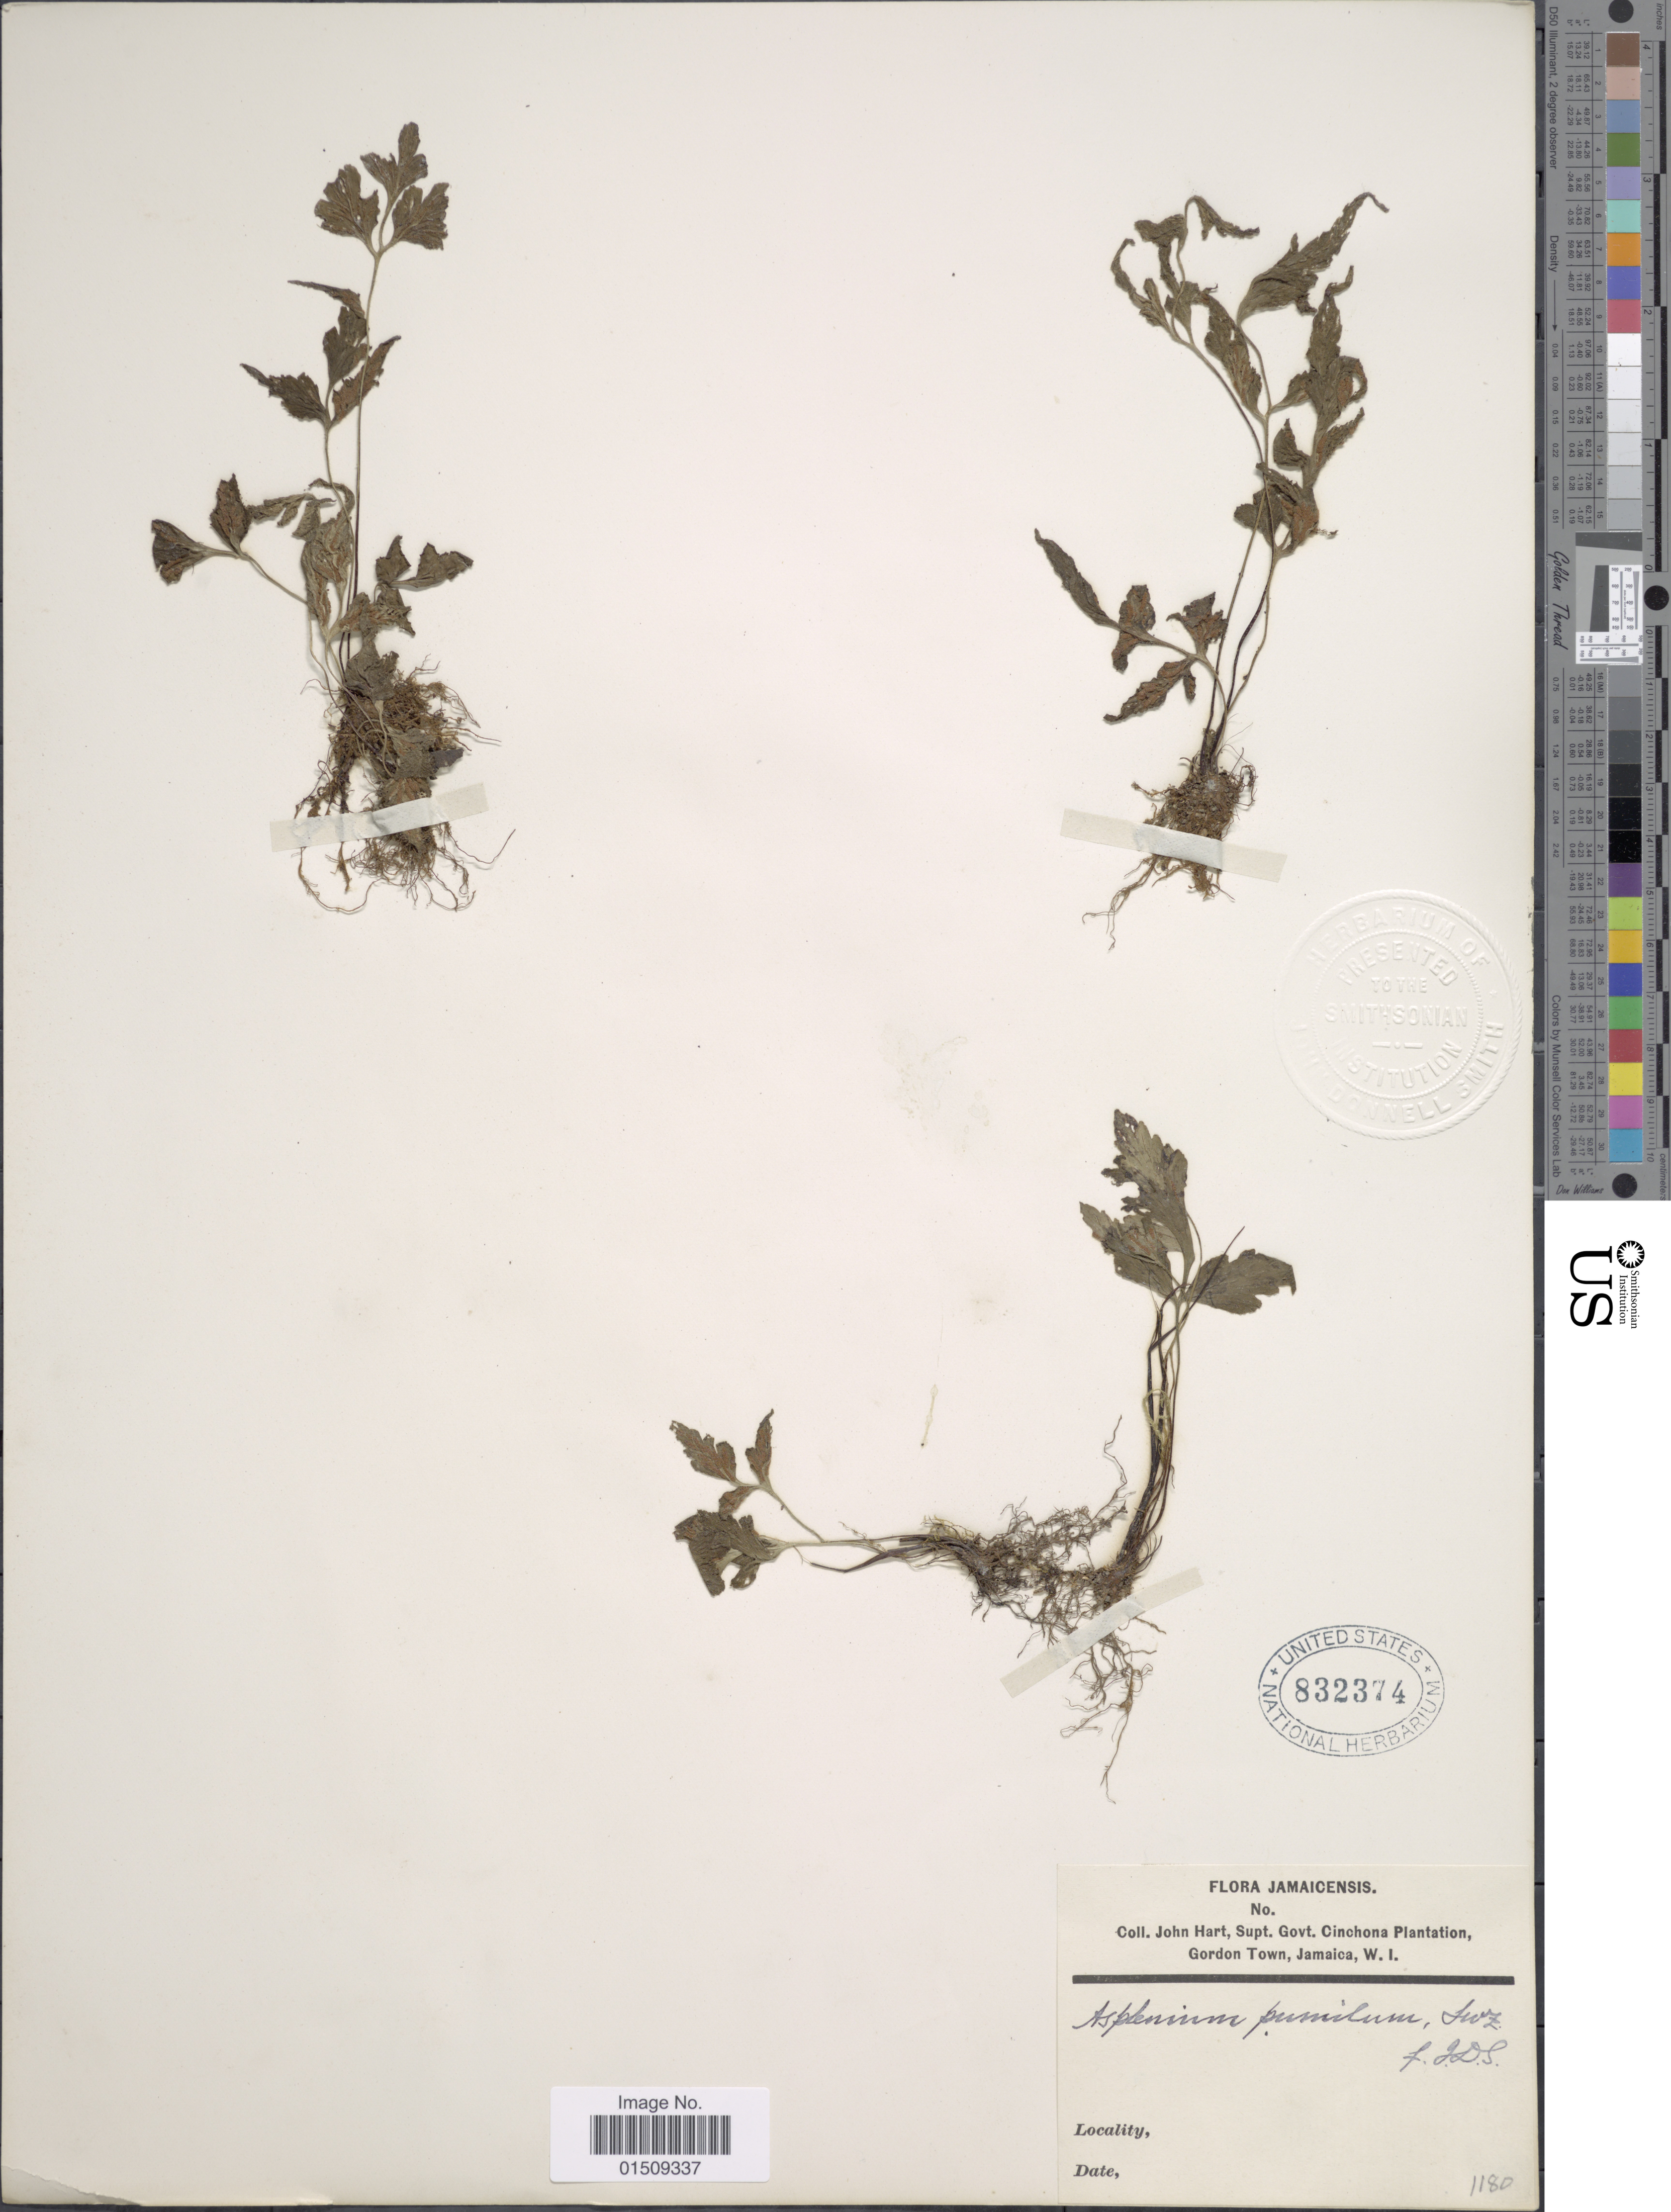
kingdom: Plantae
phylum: Tracheophyta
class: Polypodiopsida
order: Polypodiales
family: Aspleniaceae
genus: Asplenium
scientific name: Asplenium pumilum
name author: Sw.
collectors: J. H. Hart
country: Jamaica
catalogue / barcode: US 832374